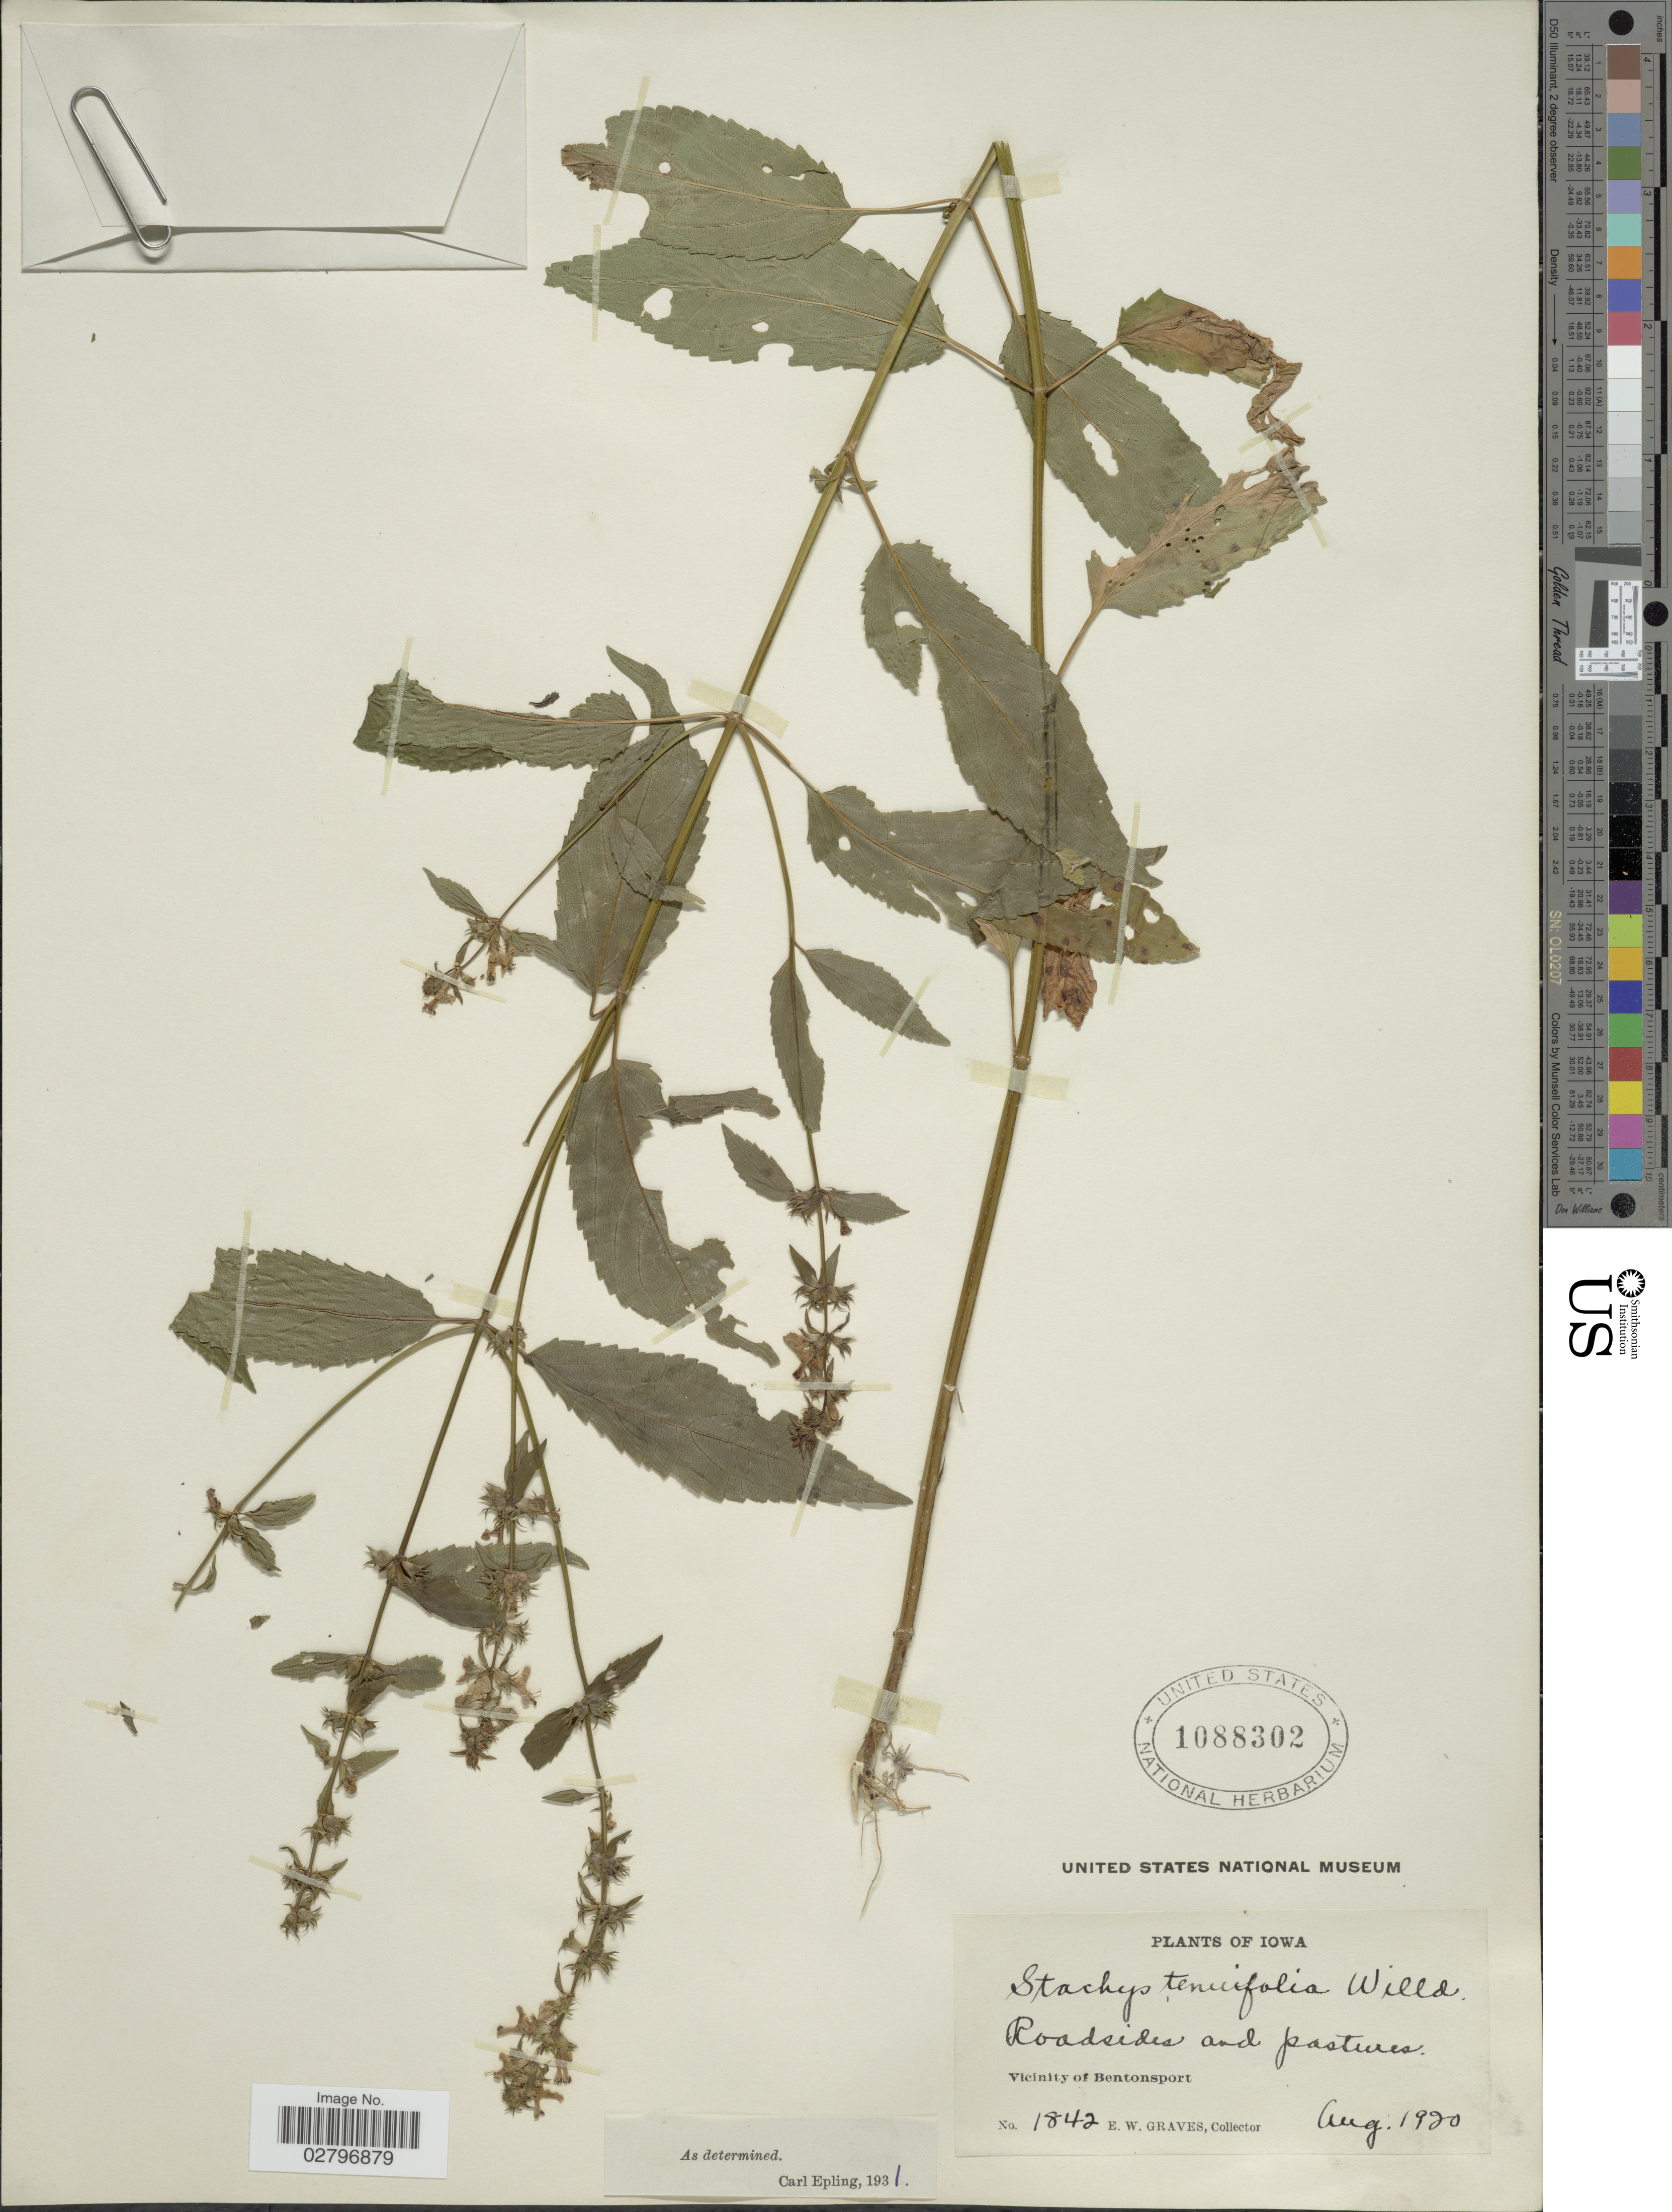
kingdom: Plantae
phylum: Tracheophyta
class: Magnoliopsida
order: Lamiales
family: Lamiaceae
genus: Stachys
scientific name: Stachys tenuifolia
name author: Willd.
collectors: E. Graves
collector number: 1842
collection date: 1920-08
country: United States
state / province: Iowa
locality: Roadsides and pastures, Vicinity of Bentonsport.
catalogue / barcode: US 1088302